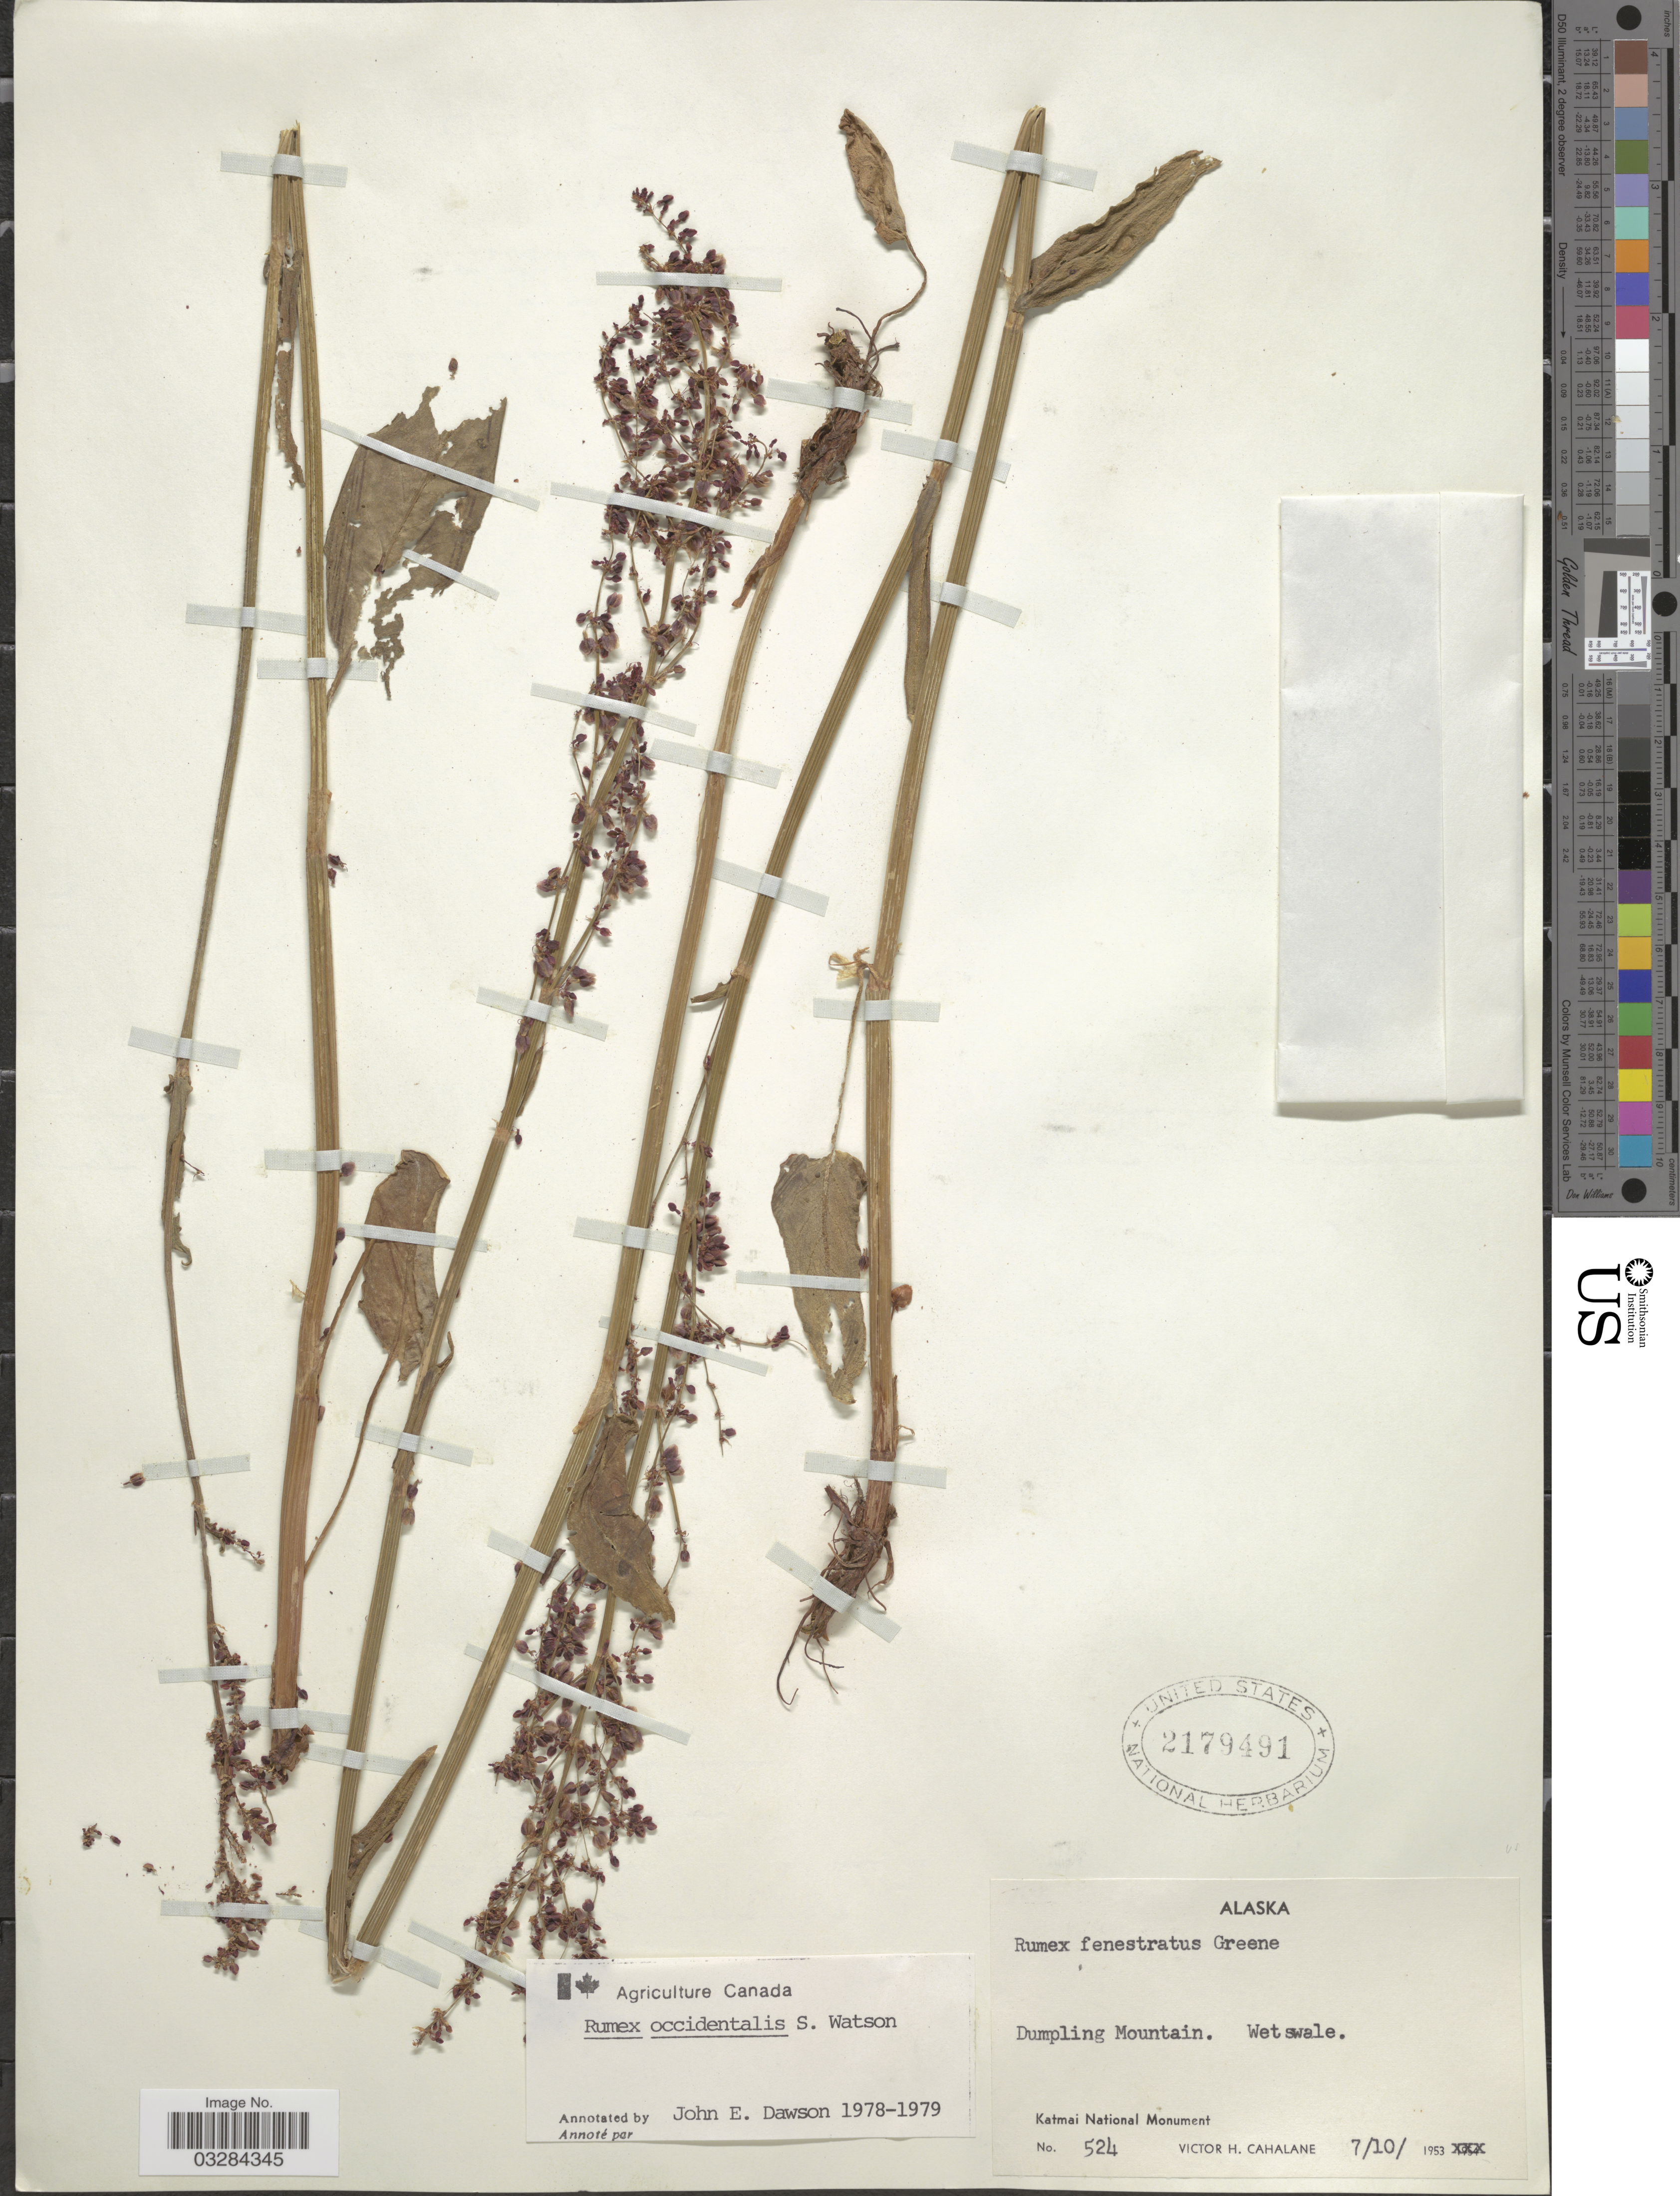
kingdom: Plantae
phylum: Tracheophyta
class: Magnoliopsida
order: Caryophyllales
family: Polygonaceae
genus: Rumex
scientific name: Rumex occidentalis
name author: S. Watson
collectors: V. Cahalane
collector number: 524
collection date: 1953-07-10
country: United States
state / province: Alaska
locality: Dumpling Mountain. Wet swale. Katmai National Monument.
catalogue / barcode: US 2179491